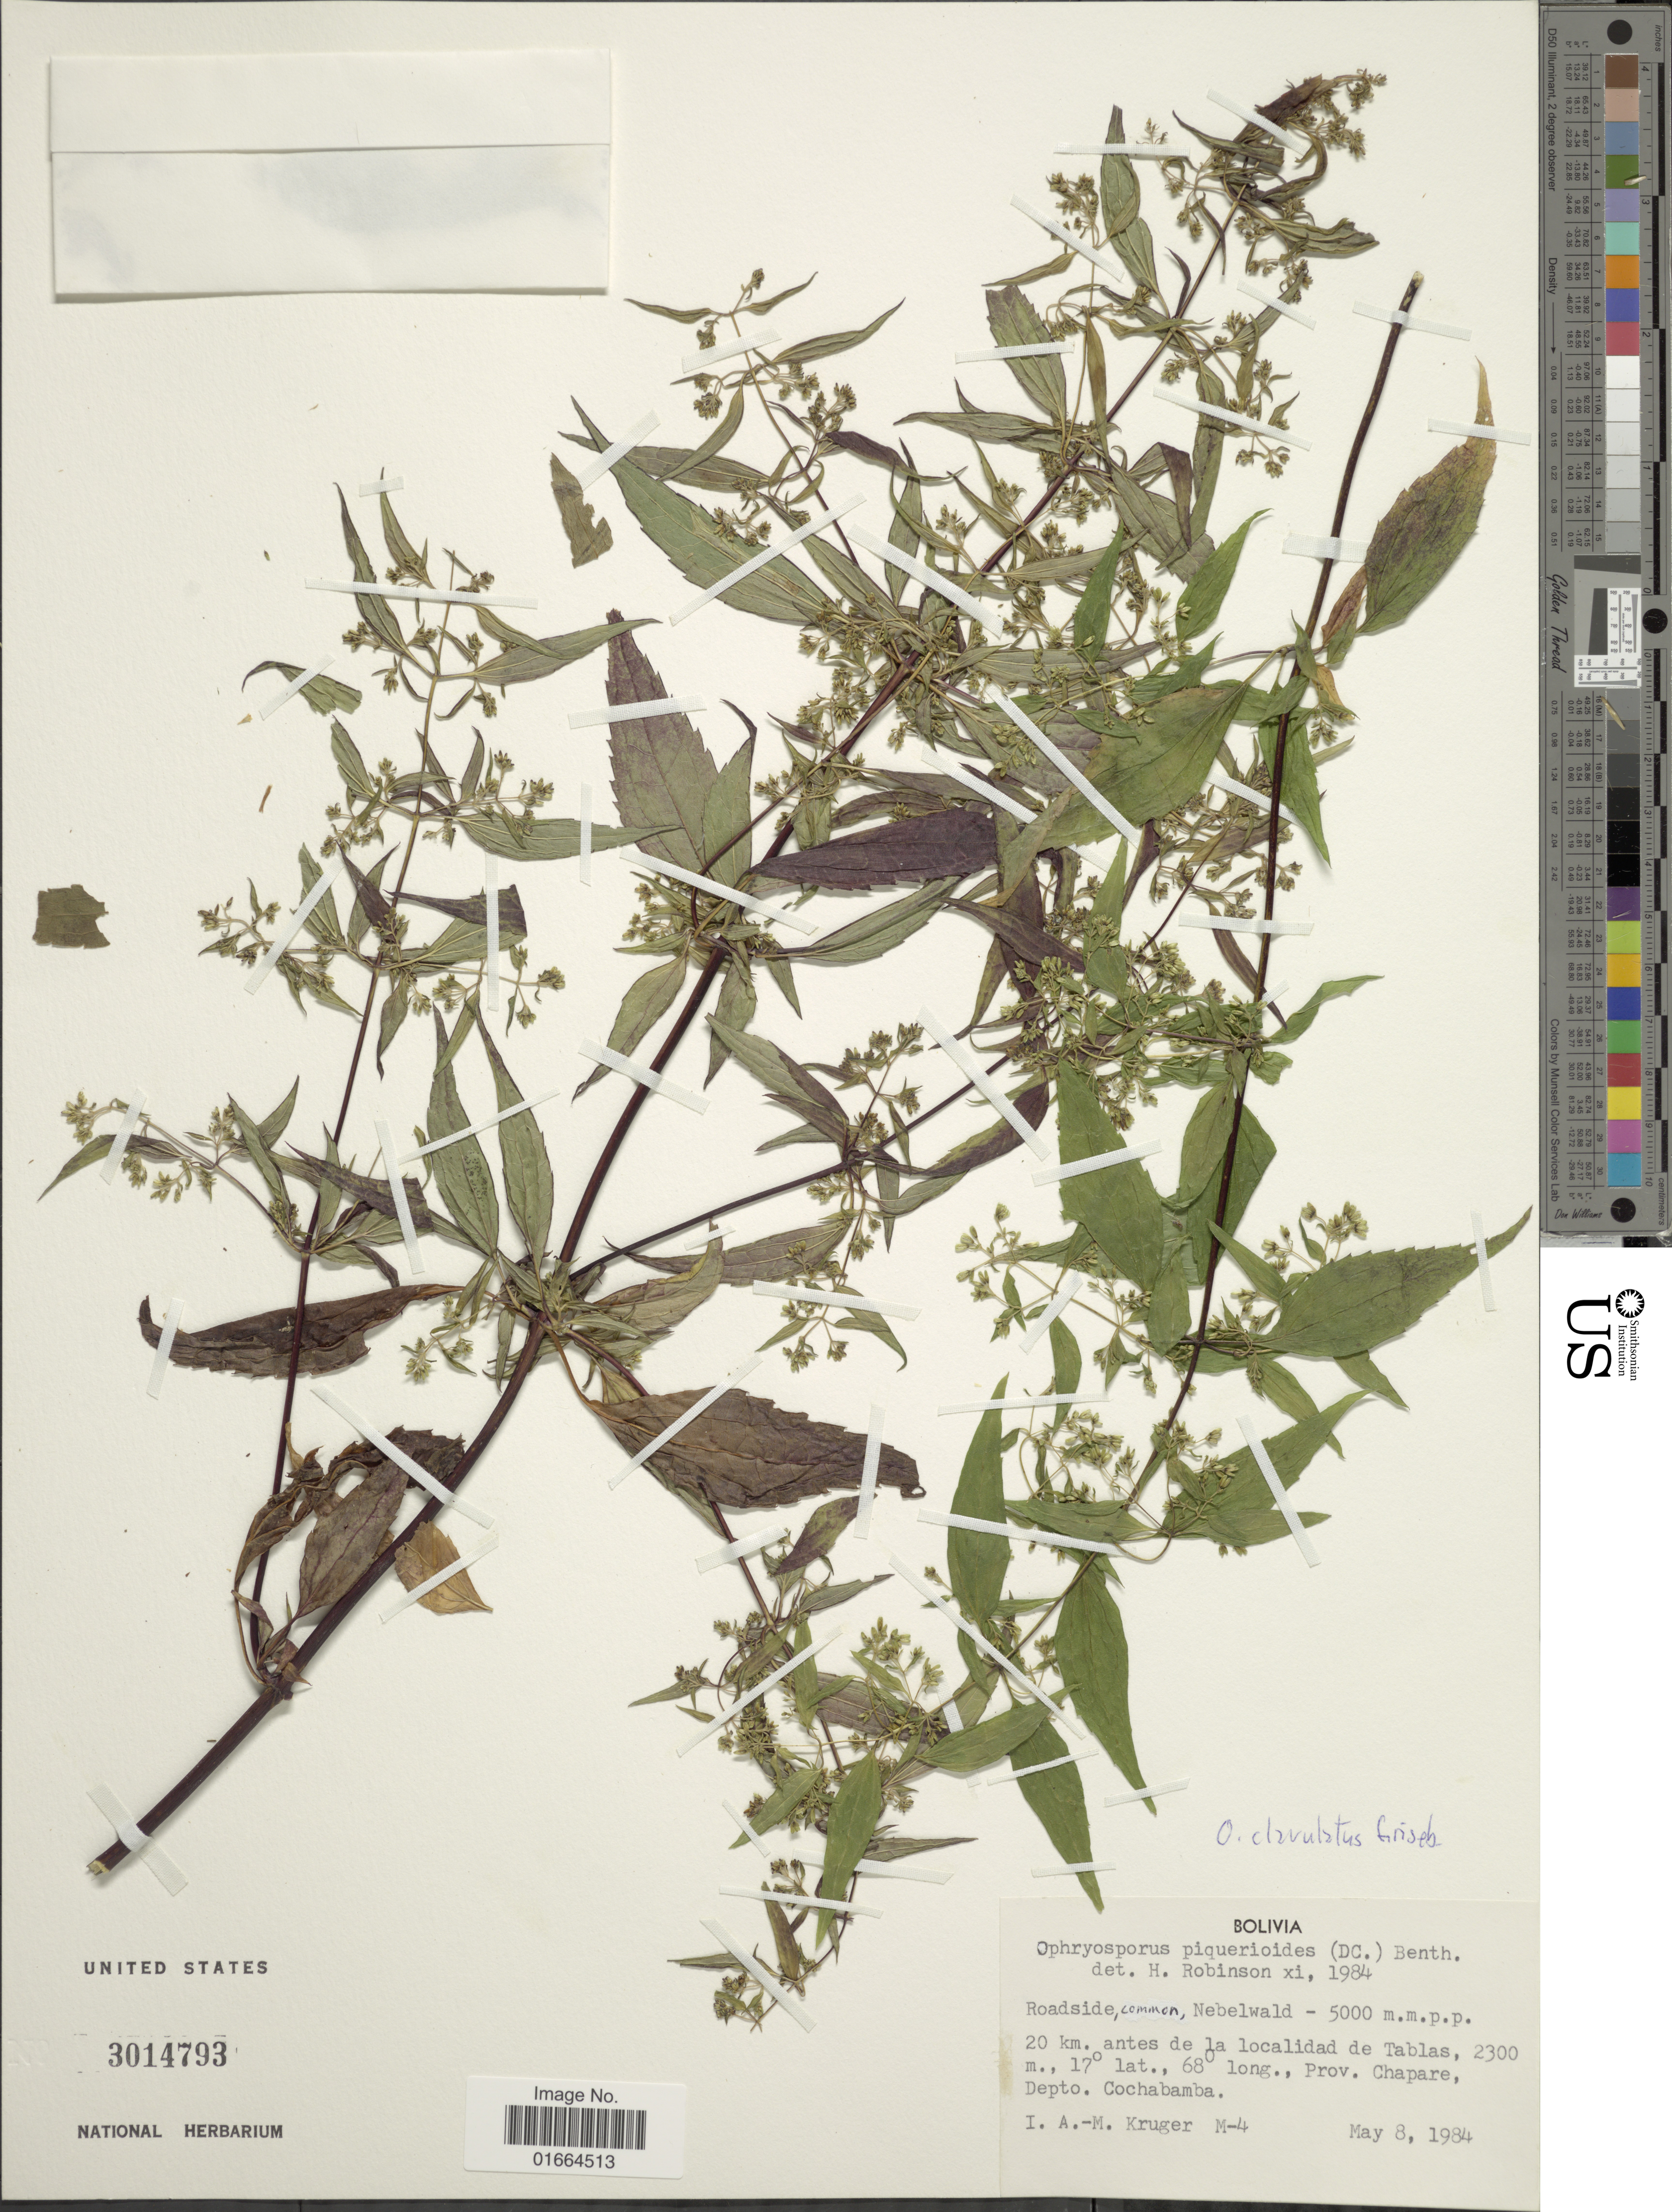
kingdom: Plantae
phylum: Tracheophyta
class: Magnoliopsida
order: Asterales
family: Asteraceae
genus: Ophryosporus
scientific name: Ophryosporus clavulatus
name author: Griseb.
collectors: A. M. Kruger R.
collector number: M-4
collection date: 1984-05-08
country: Bolivia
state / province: Cochabamba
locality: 20 km. antes de la localidad de Tablas, Prov. Chapare, Depto. Cochabamba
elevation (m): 2300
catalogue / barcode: US 3014793